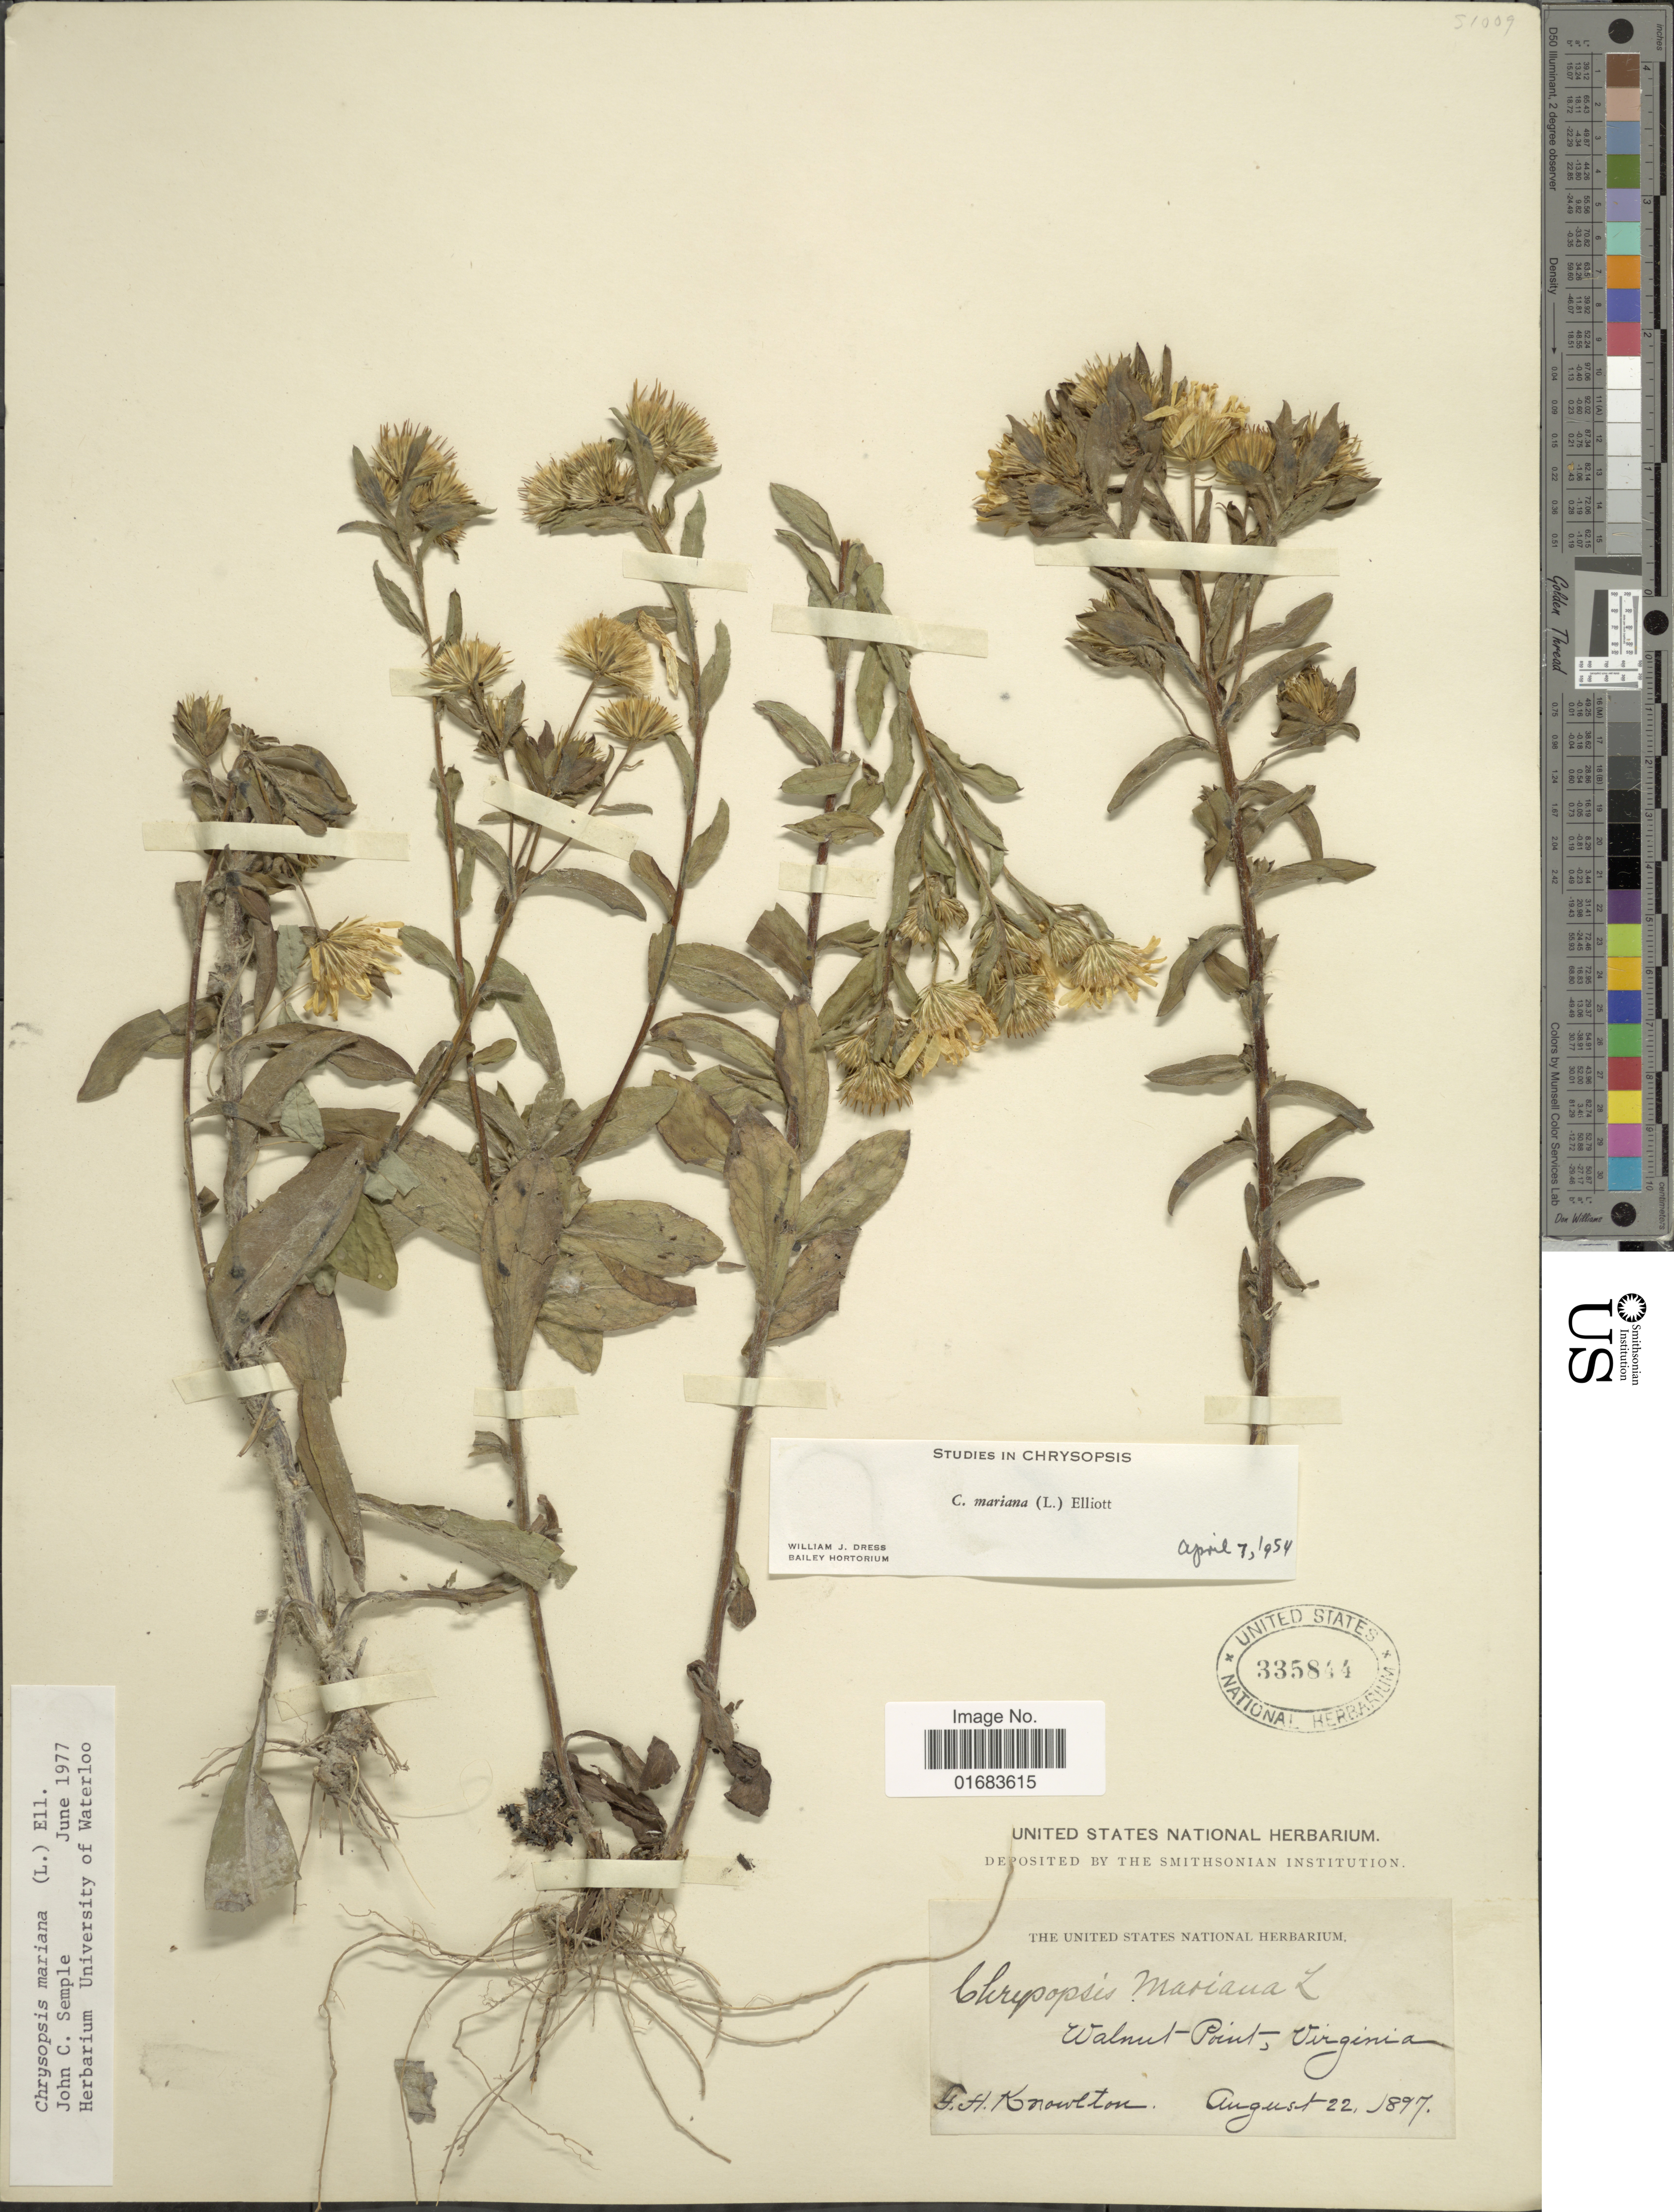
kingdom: Plantae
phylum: Tracheophyta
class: Magnoliopsida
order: Asterales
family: Asteraceae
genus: Chrysopsis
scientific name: Chrysopsis mariana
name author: (L.) Elliott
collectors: F. H. Knowlton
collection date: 1897-08-22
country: United States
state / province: Virginia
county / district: Northumberland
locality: Walnut Point.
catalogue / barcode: US 335844